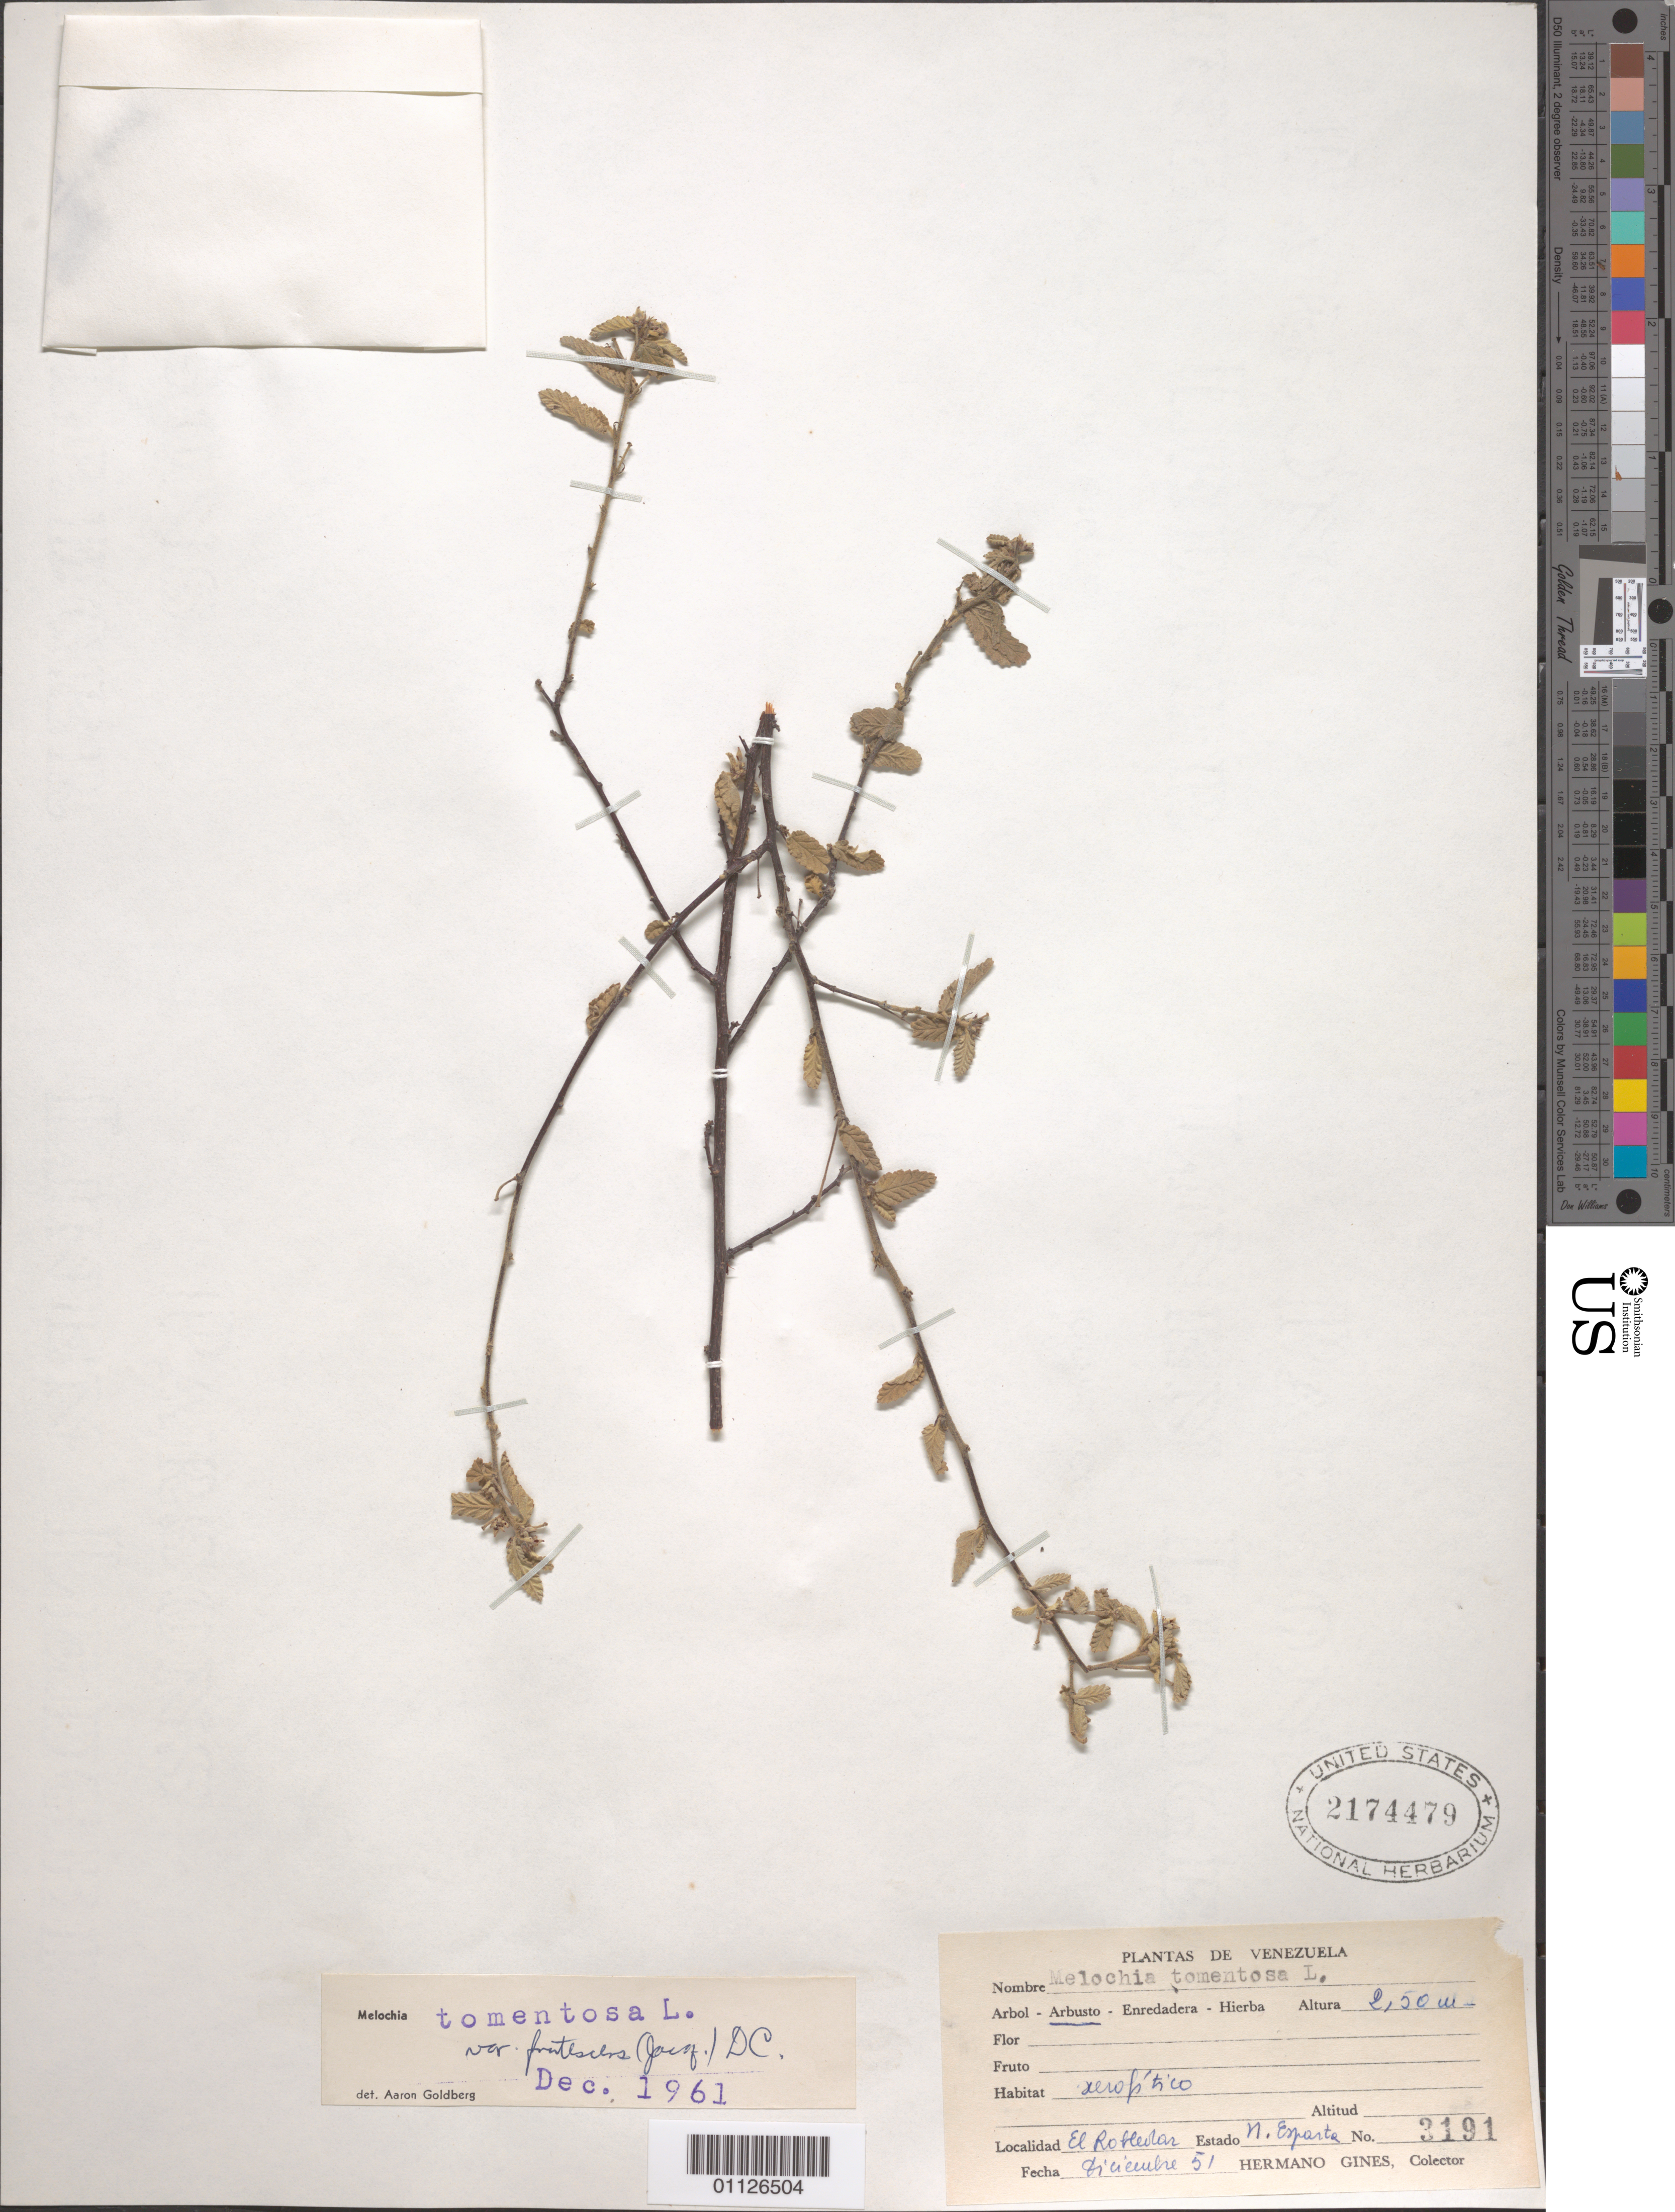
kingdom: Plantae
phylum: Tracheophyta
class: Magnoliopsida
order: Malvales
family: Malvaceae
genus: Melochia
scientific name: Melochia tomentosa var. frutescens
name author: DC.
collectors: Bro. Gines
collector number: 3191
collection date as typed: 01 Dec 1951 to 31 Dec 1951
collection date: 1951-12-01/1951-12-31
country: Venezuela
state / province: Nueva Esparta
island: Margarita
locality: El Robledal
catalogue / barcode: US 2174479